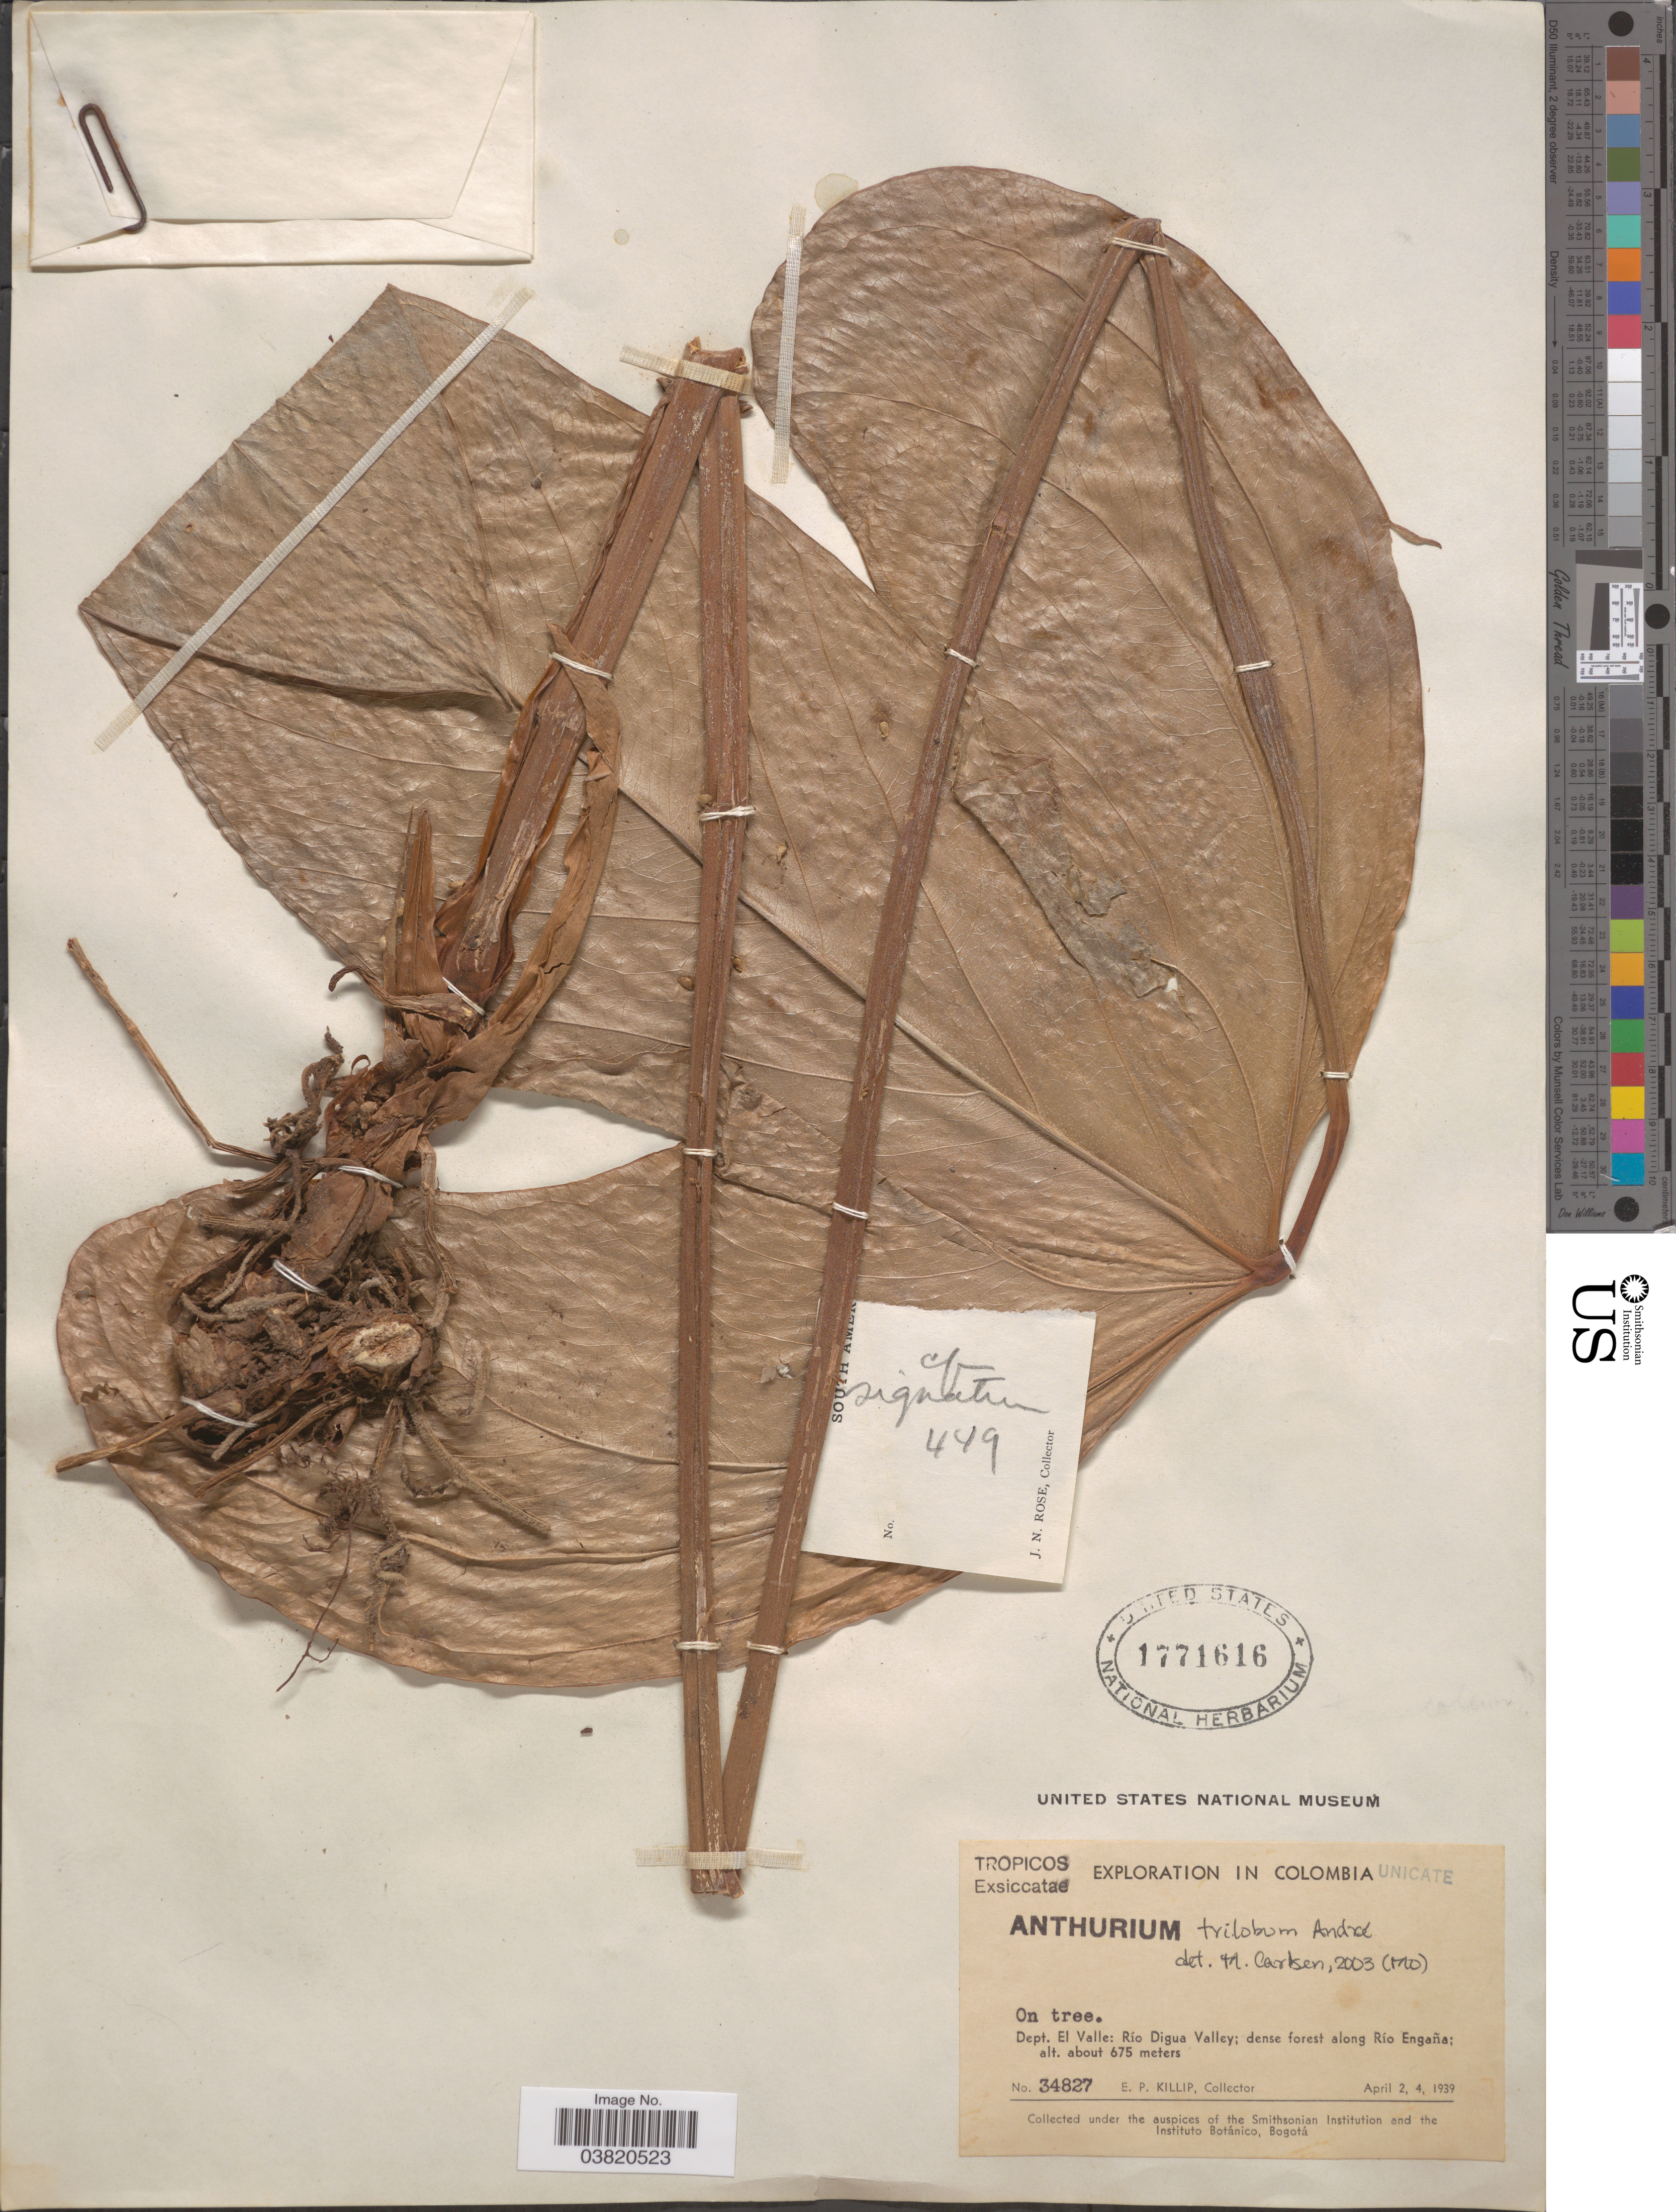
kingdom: Plantae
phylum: Tracheophyta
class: Liliopsida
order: Alismatales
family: Araceae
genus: Anthurium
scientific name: Anthurium trilobum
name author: André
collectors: E. P. Killip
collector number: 34827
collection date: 1939-04-02/1939-04-04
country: Colombia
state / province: Valle del Cauca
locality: Dept. El Valle: Río Digua Valley; along Río Engaña.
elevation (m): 675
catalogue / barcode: US 1771616